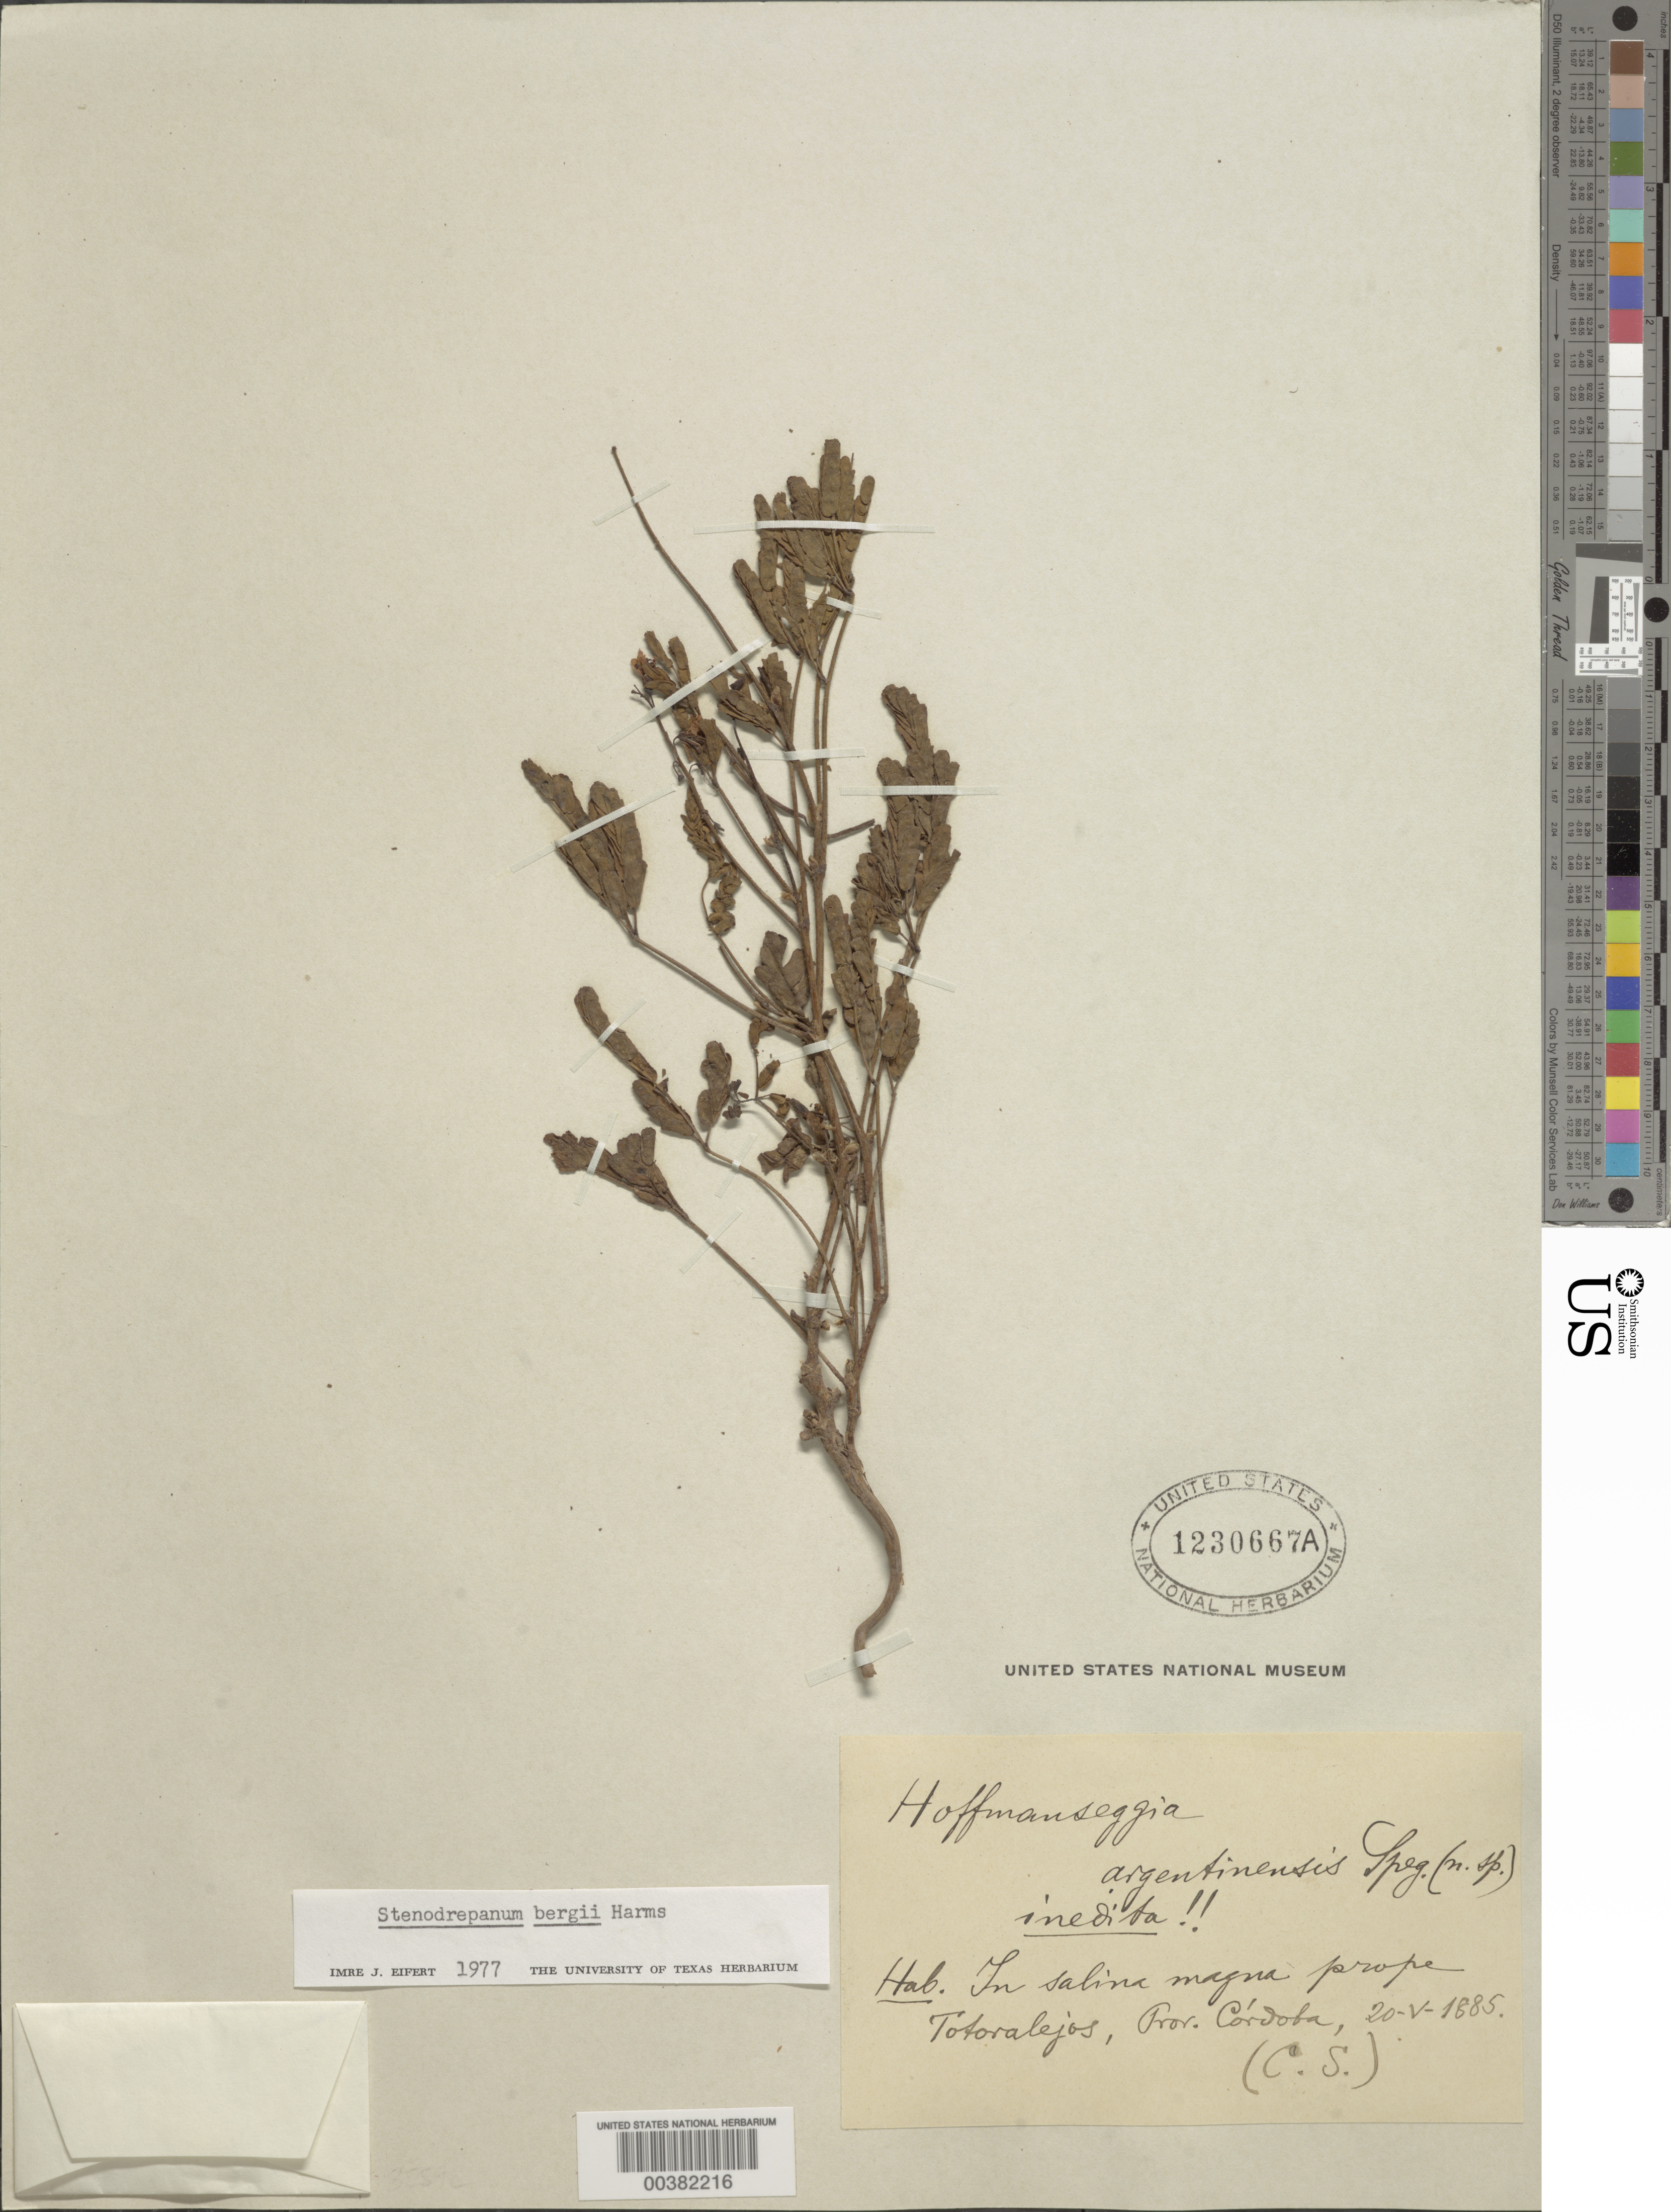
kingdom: Plantae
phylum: Tracheophyta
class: Magnoliopsida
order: Fabales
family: Fabaceae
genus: Stenodrepanum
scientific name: Stenodrepanum bergii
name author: Harms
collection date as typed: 20 May 1885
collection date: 1885-05-20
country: Argentina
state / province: Córdoba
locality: Prope Totoralejos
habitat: In salina magna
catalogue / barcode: US 1230667A